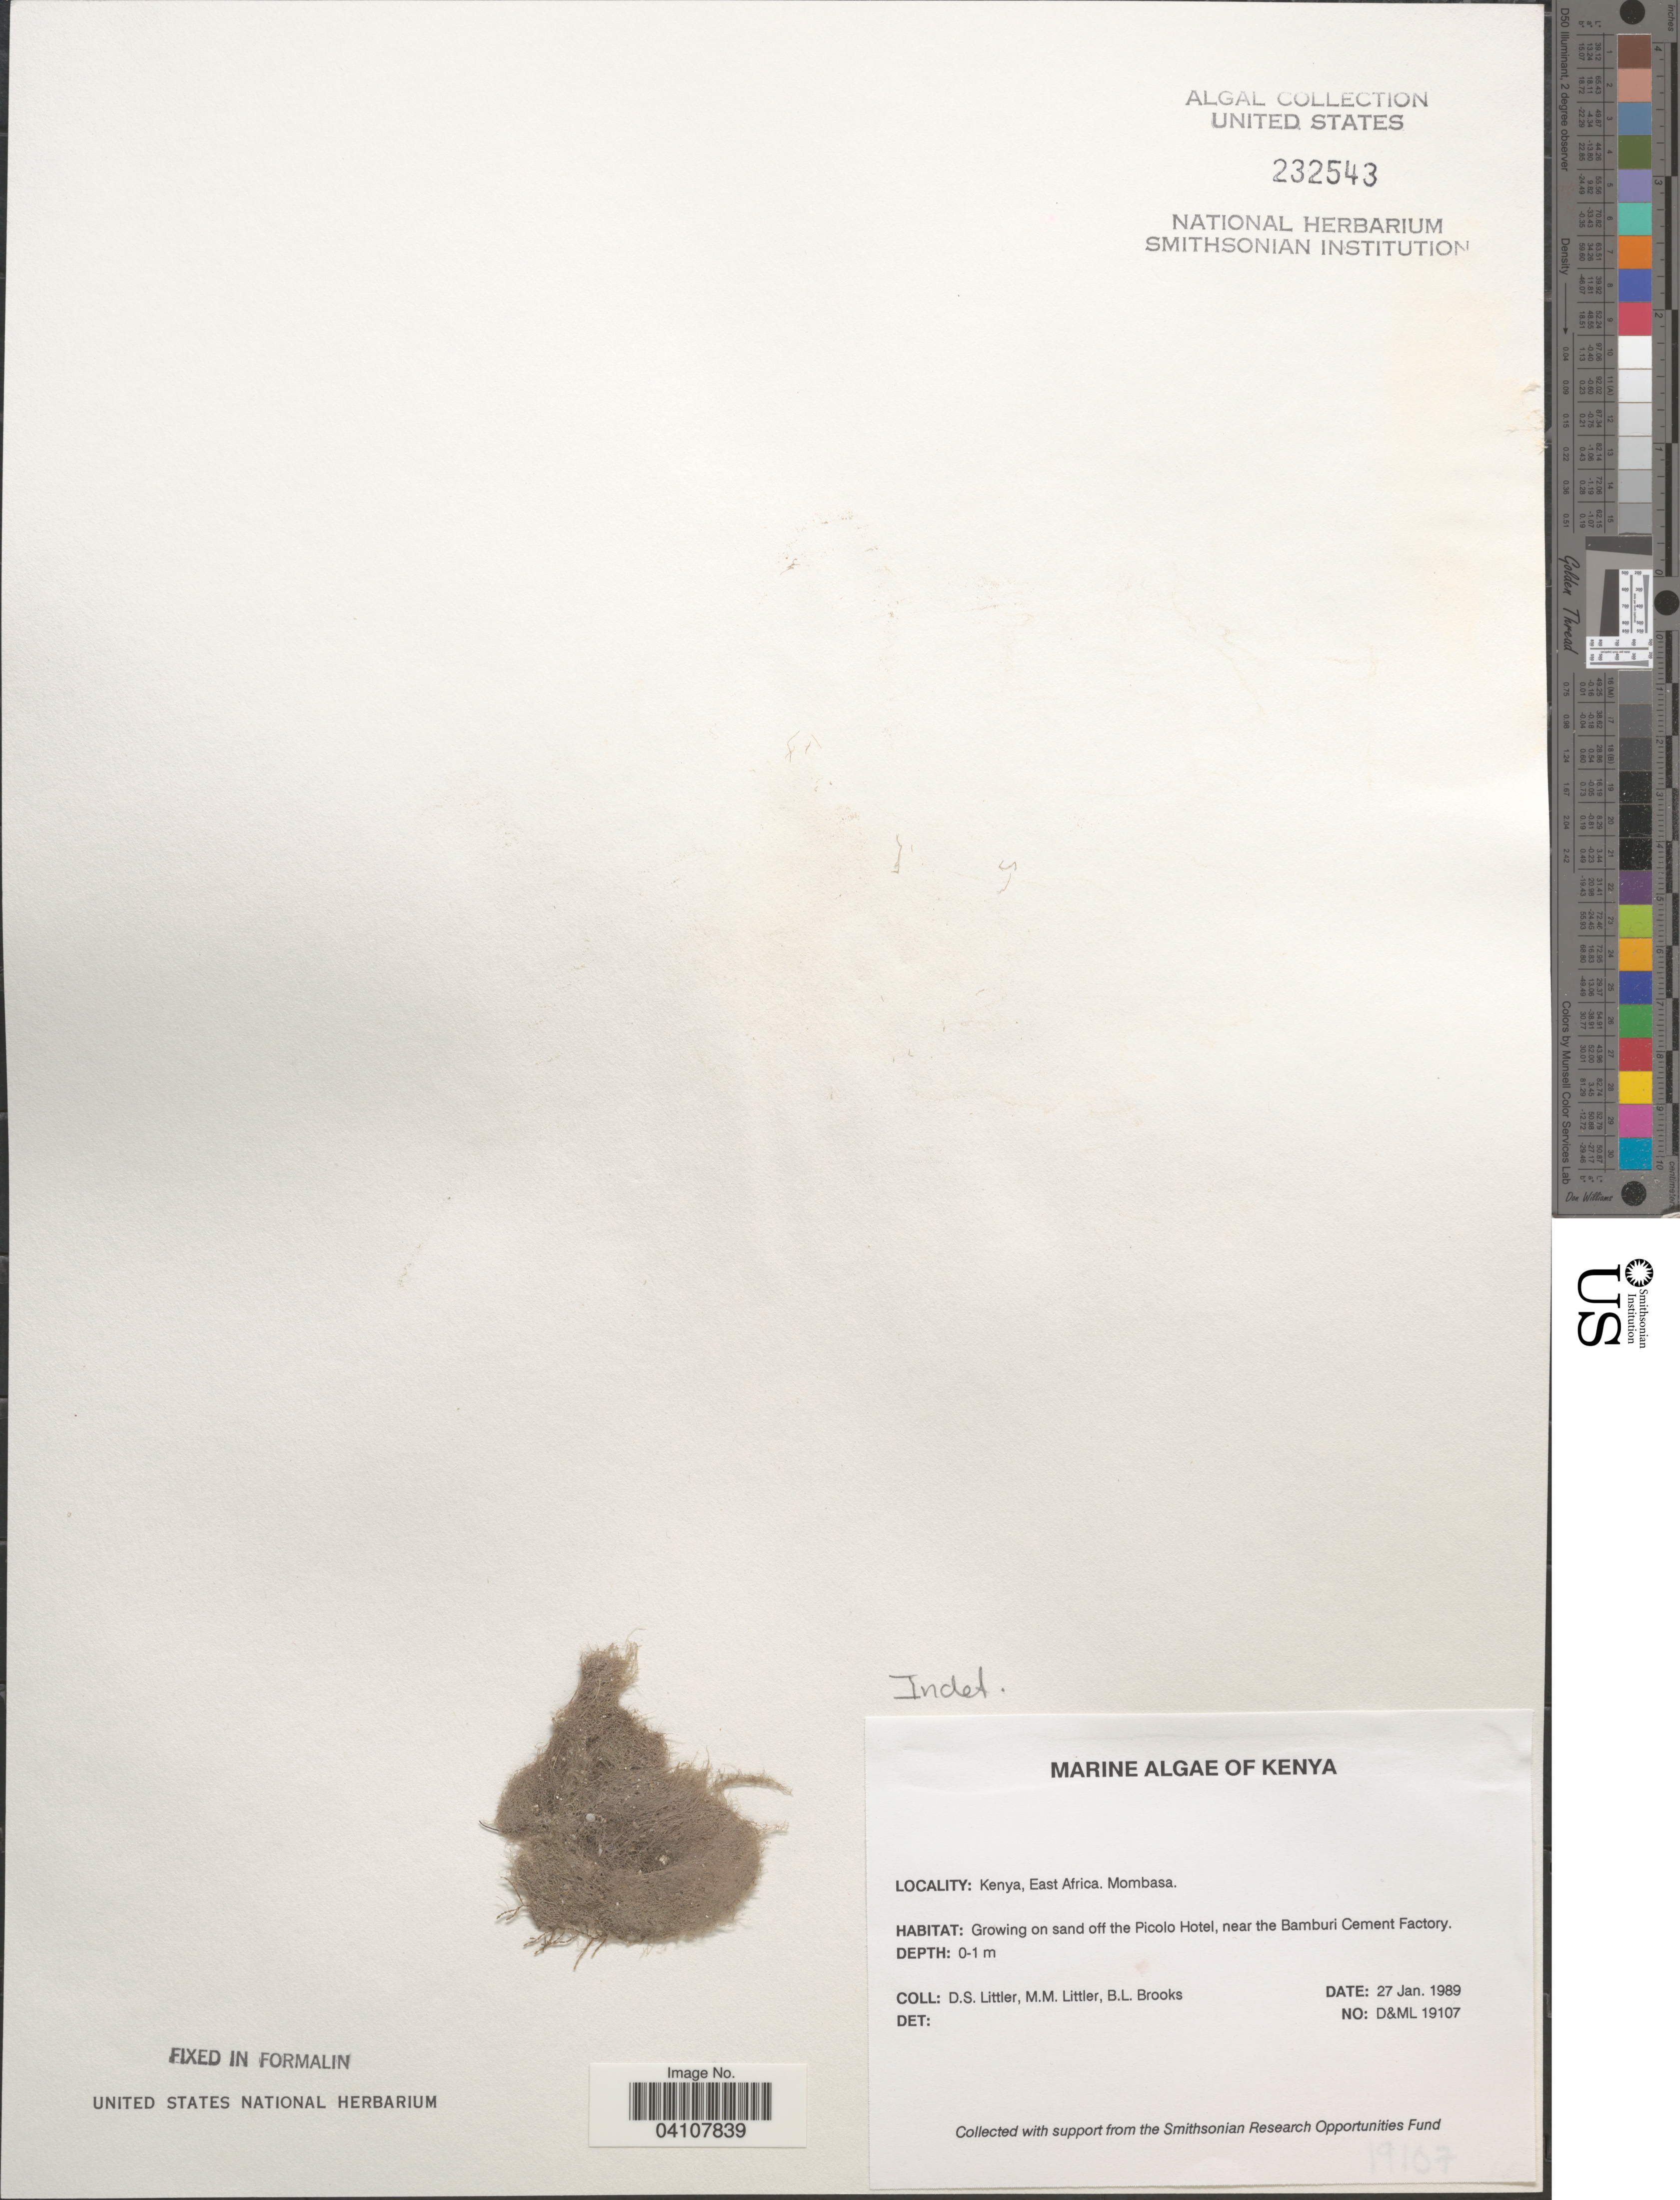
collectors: D. S. Littler & B. Brooks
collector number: D&ML19107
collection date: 1989-01-27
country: Kenya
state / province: Mombasa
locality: East Africa. On sand off the Picolo Hotel, near the Bamburi Cement Factory.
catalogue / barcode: US 232543